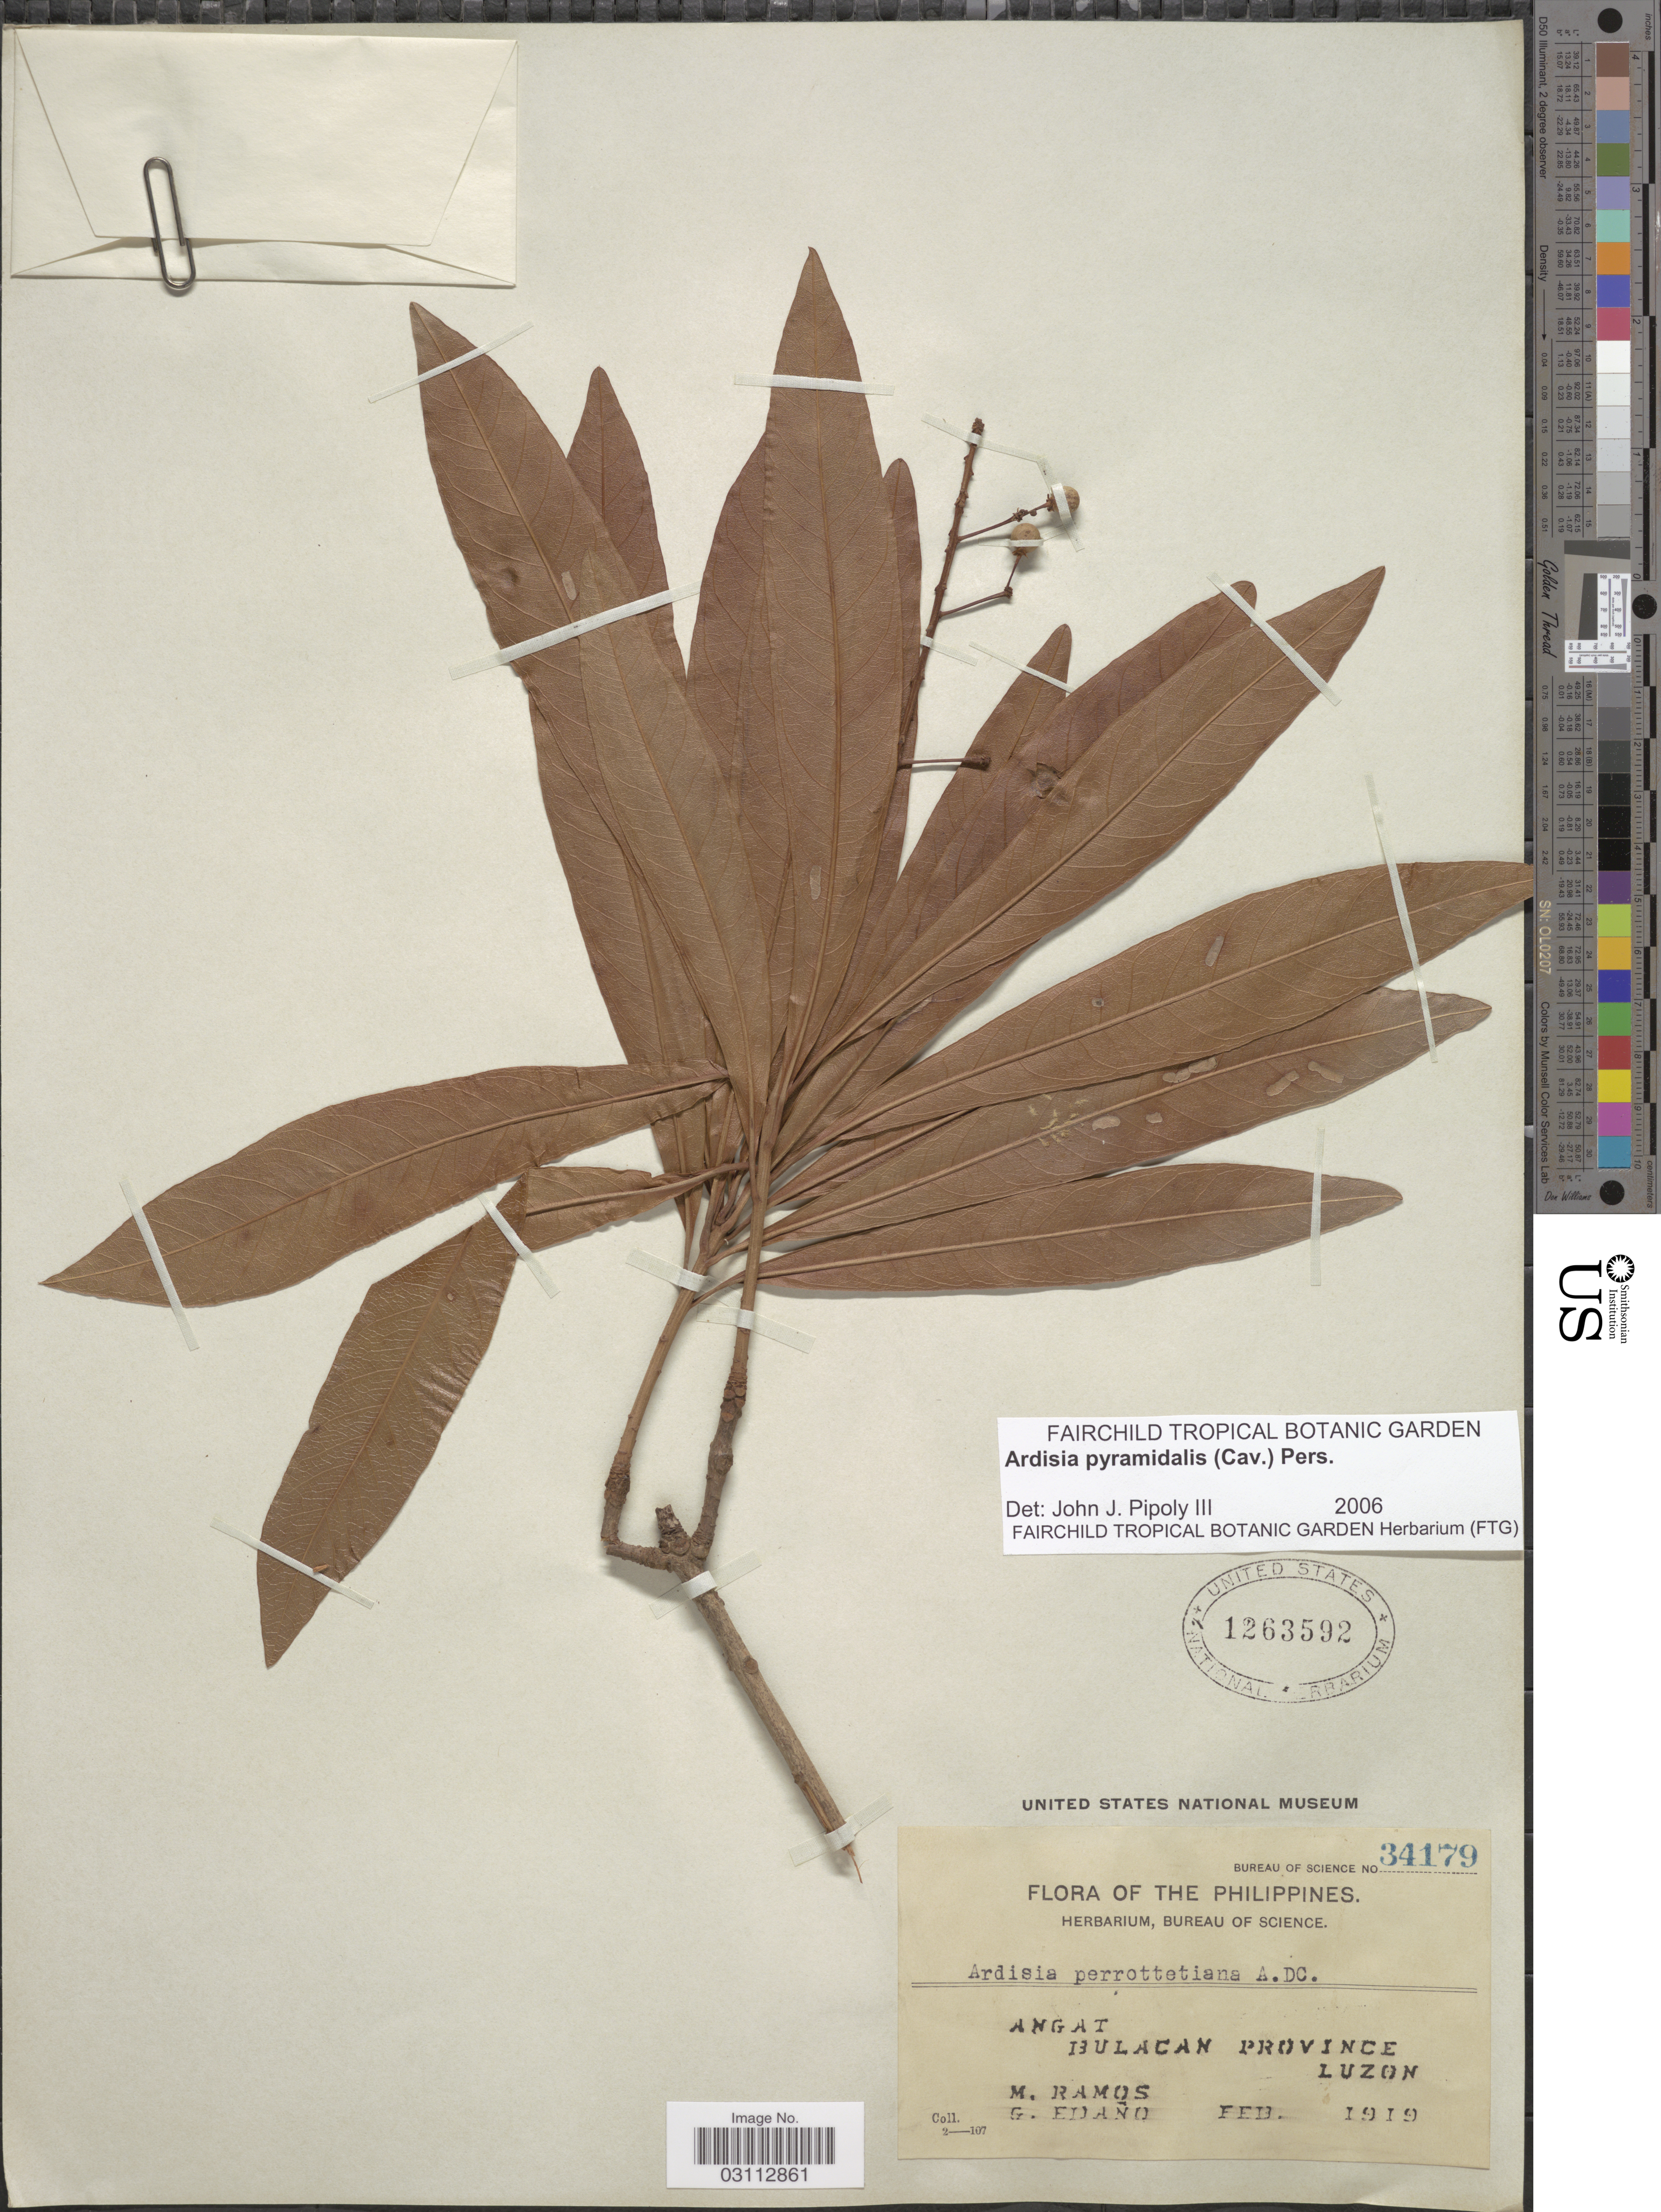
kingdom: Plantae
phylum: Tracheophyta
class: Magnoliopsida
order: Ericales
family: Primulaceae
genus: Ardisia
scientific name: Ardisia pyramidalis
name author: (Cav.) Pers.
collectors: M. Ramos & G. Edaño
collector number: Bureau of Science 34179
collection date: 1919-02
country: Philippines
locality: Angat. Bulacan Province. Luzon.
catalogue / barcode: US 1263592